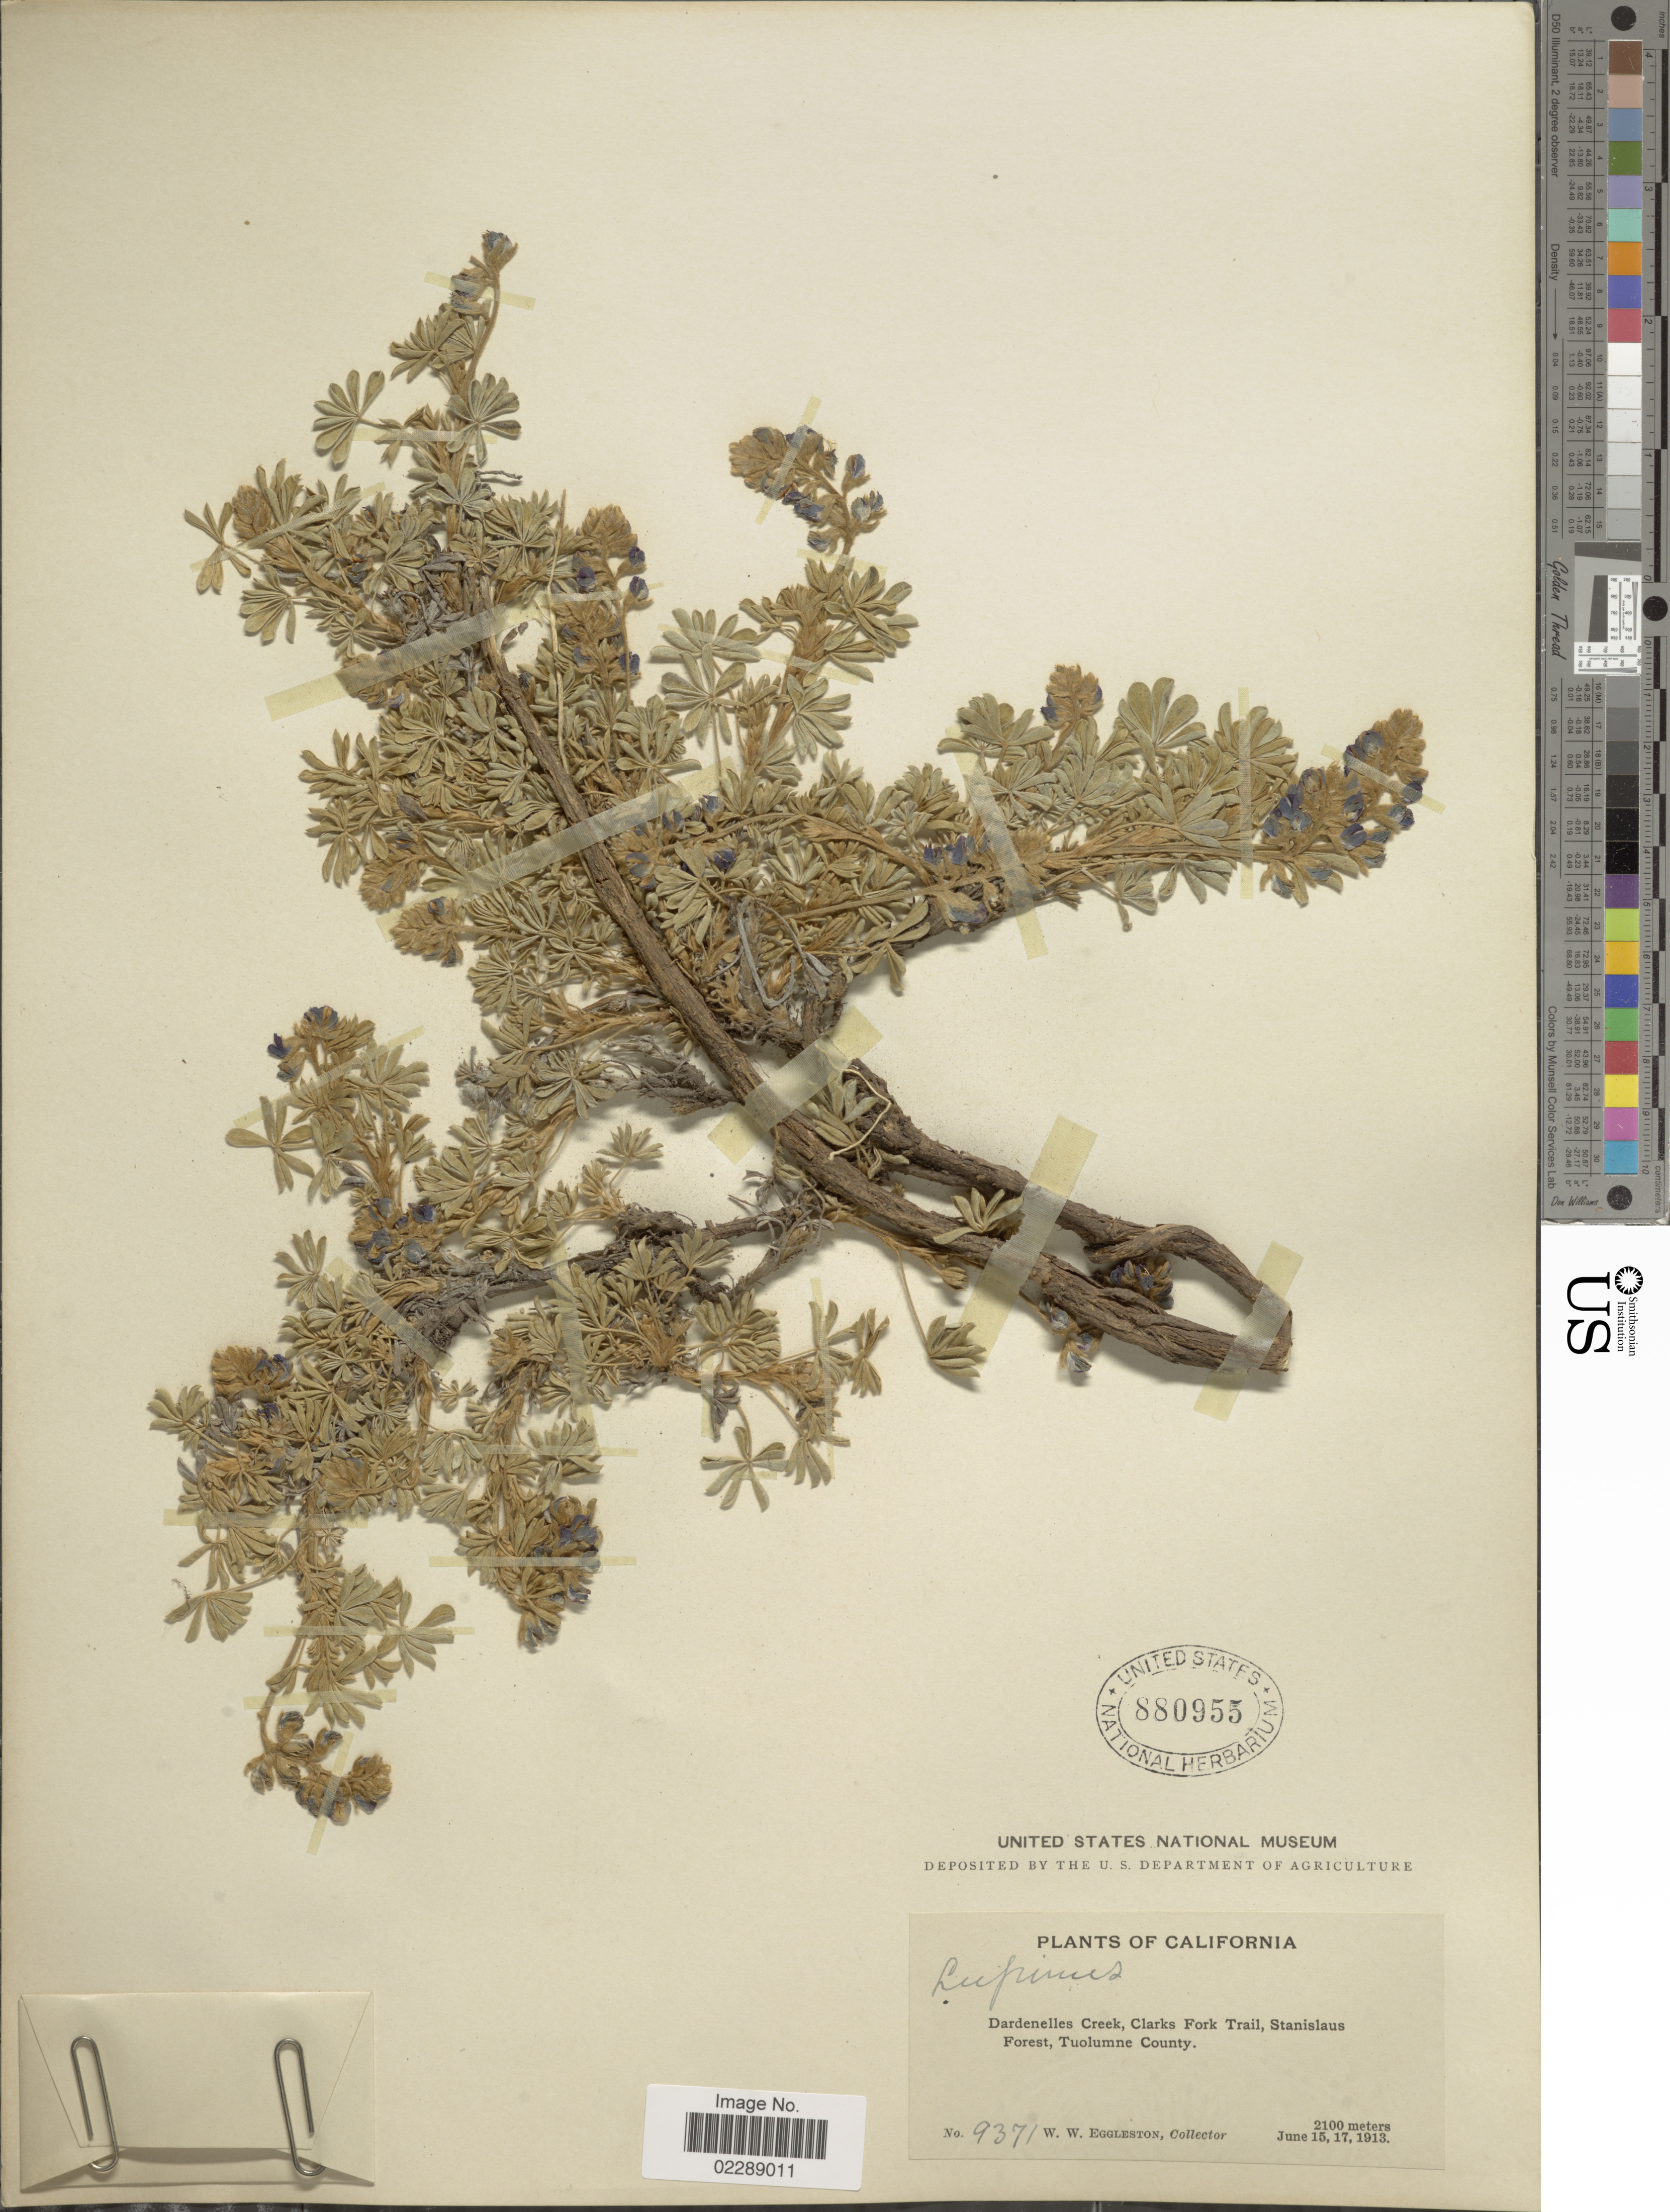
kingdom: Plantae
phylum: Tracheophyta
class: Magnoliopsida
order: Fabales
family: Fabaceae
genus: Lupinus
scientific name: Lupinus sp.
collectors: W. W. Eggleston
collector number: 9371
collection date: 1913-06-15/1913-06-17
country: United States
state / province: California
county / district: Tuolumne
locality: Dardenelles Creek, Clraks Fork Trail, Stanislaus Forest, Tuolumne County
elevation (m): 2100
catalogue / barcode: US 880955